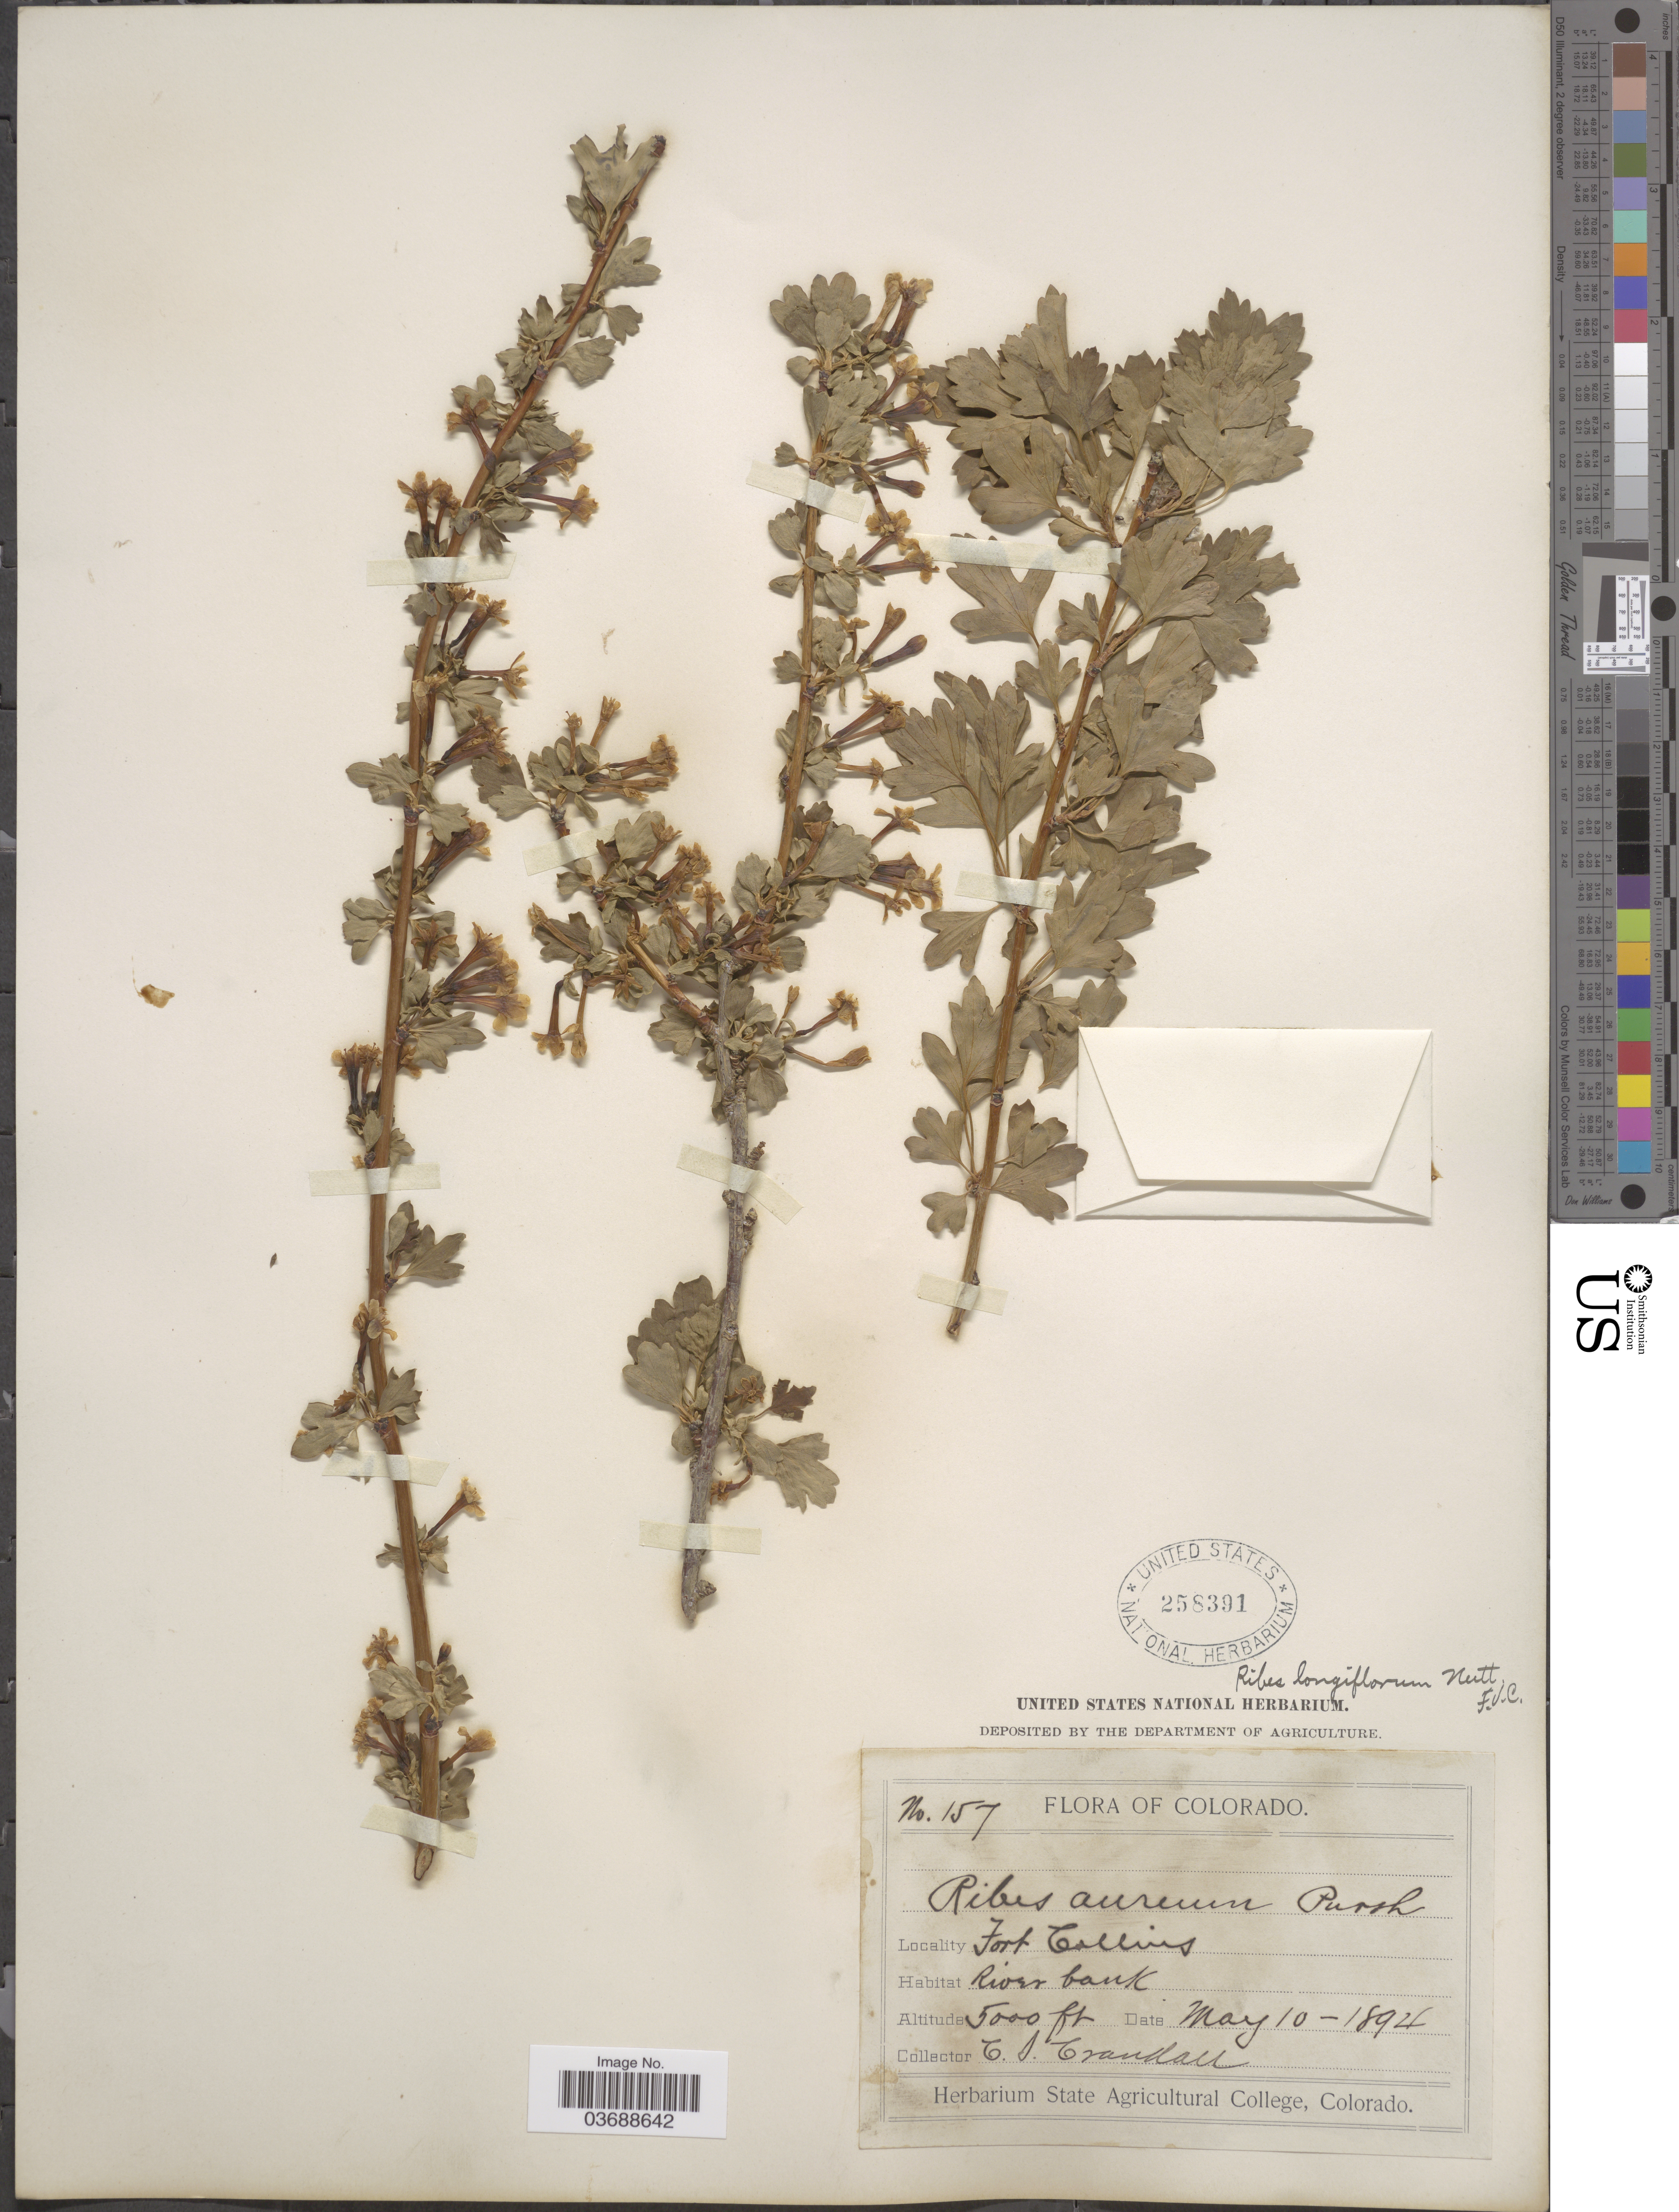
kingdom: Plantae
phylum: Tracheophyta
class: Magnoliopsida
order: Saxifragales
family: Grossulariaceae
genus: Ribes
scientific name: Ribes odoratum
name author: H.L. Wendl.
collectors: C. Crandall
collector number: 157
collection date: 1894-05-10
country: United States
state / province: Colorado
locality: Fort Collins.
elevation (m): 1524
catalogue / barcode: US 258391